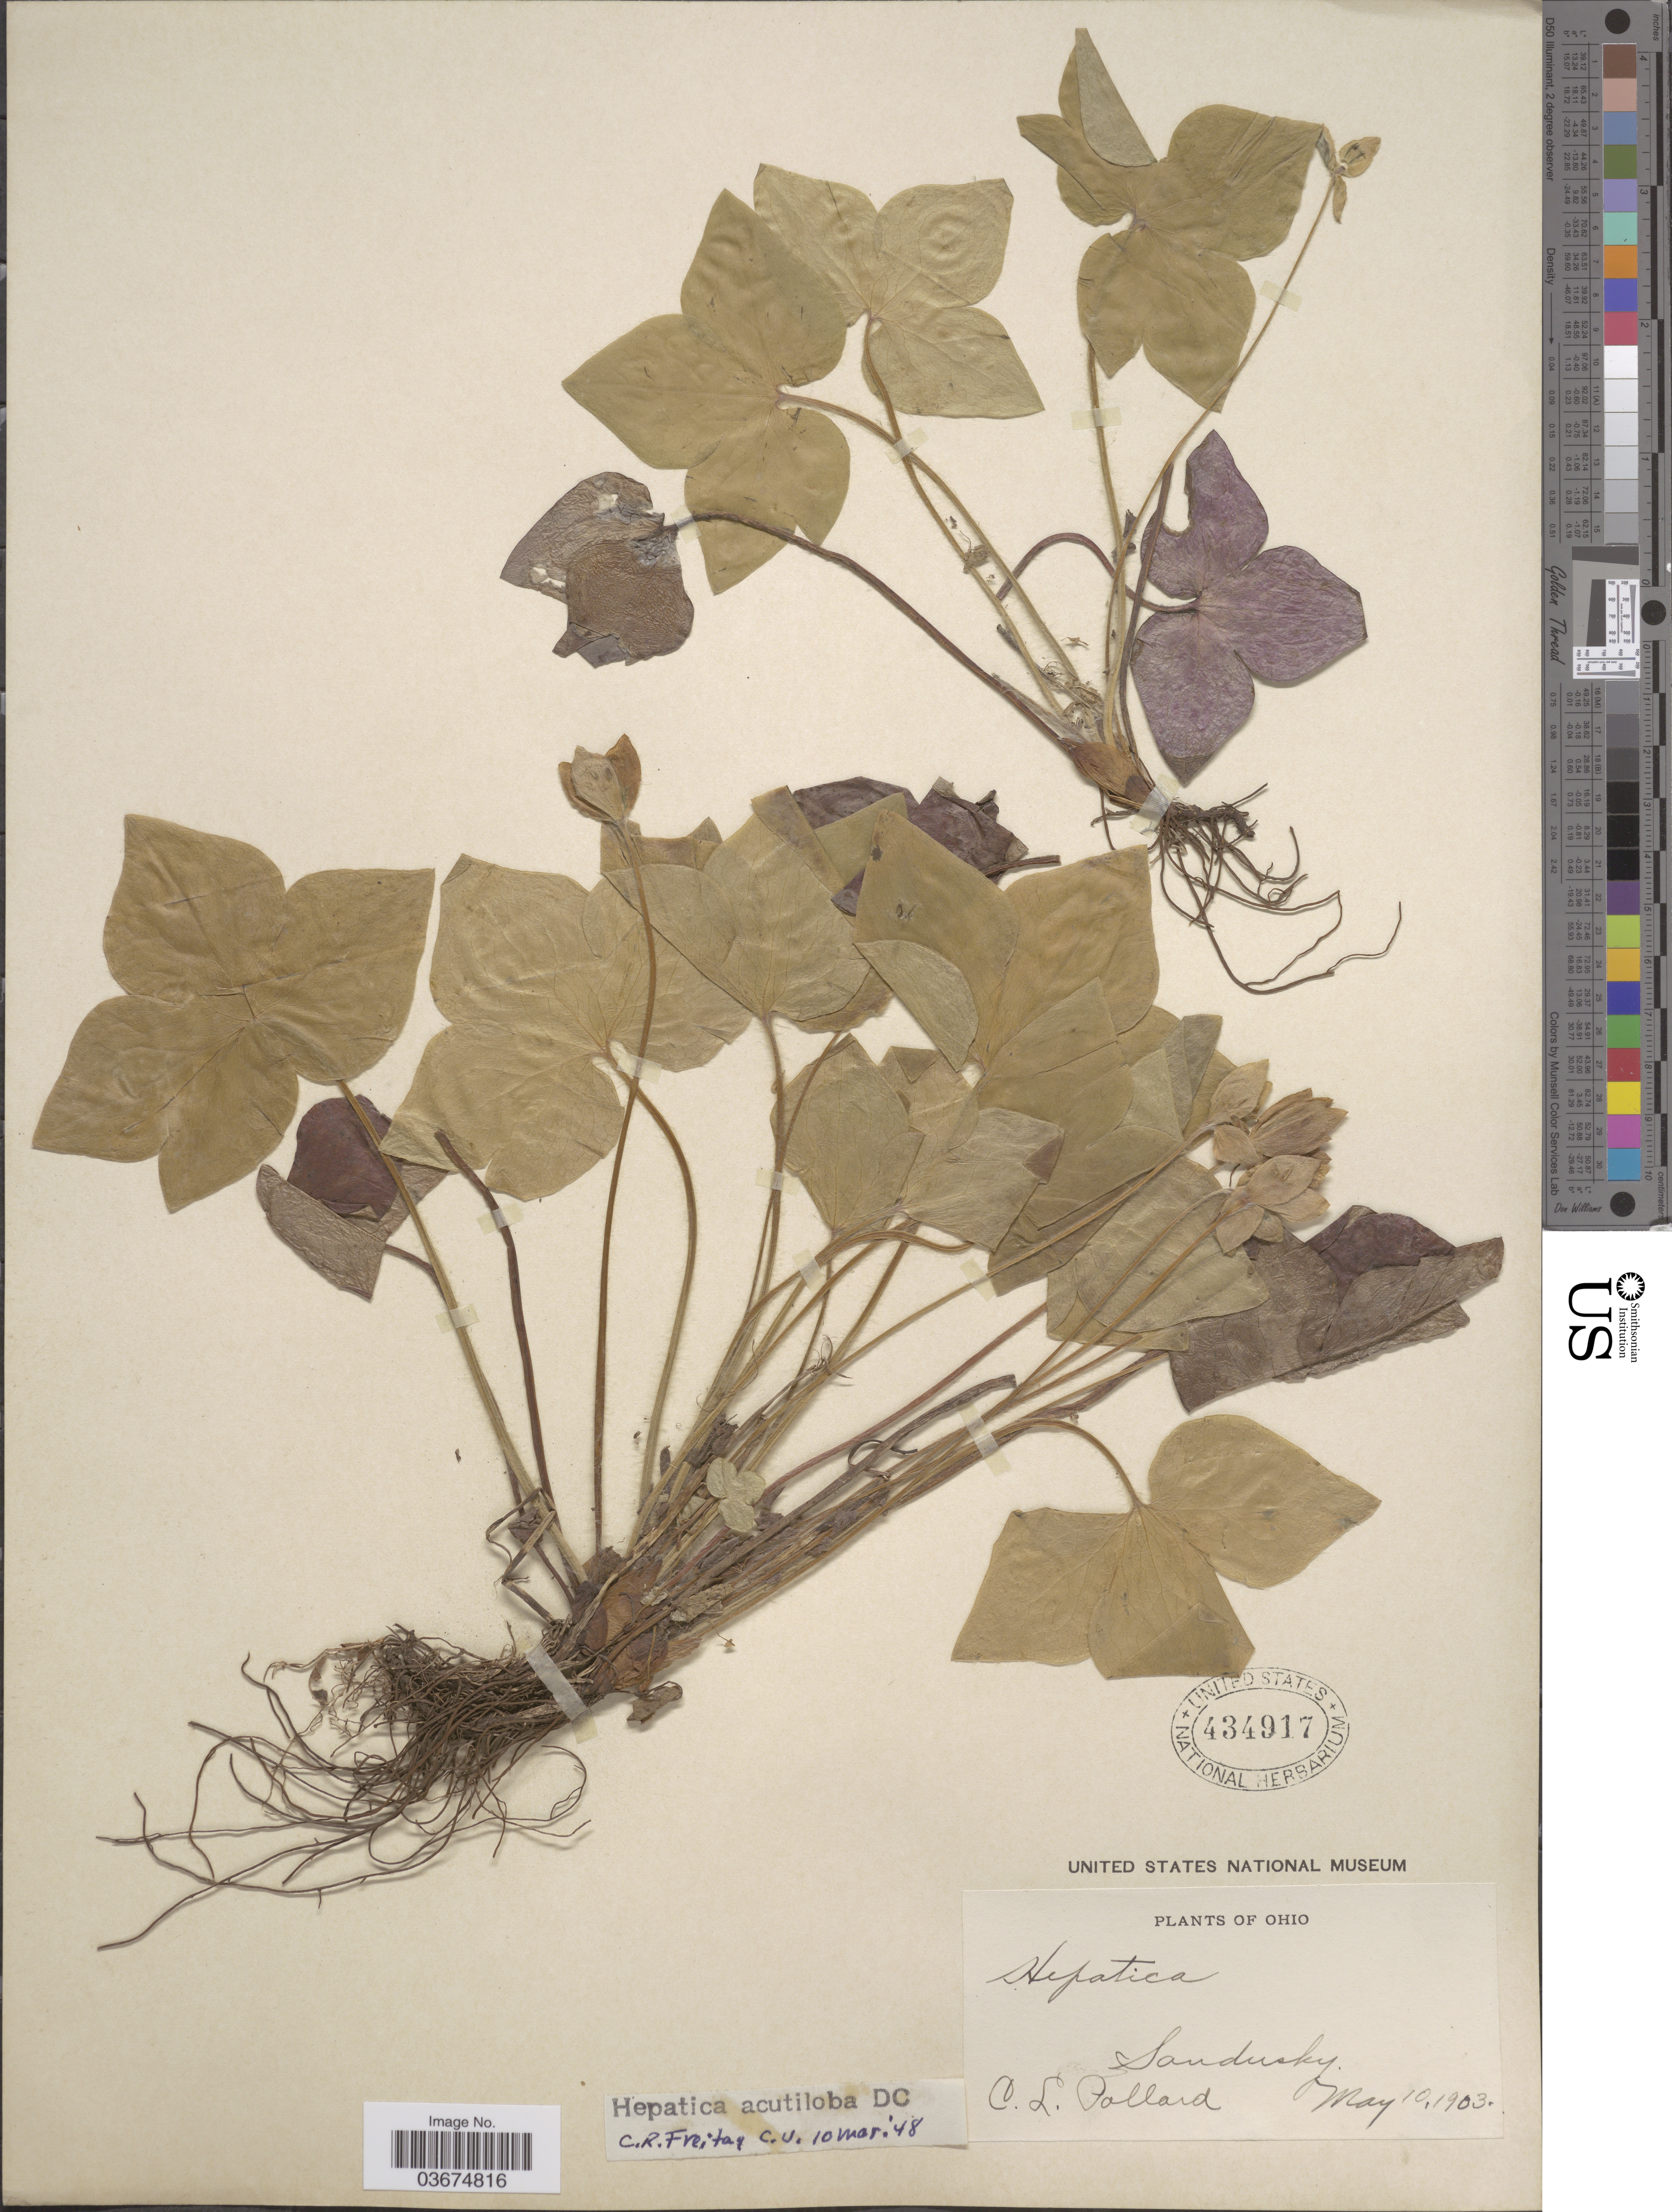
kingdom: Plantae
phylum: Tracheophyta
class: Magnoliopsida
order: Ranunculales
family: Ranunculaceae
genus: Hepatica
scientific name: Hepatica acutiloba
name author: DC.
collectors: C. L. Pollard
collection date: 1903-05-10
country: United States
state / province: Ohio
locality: Sandusky.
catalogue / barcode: US 434917